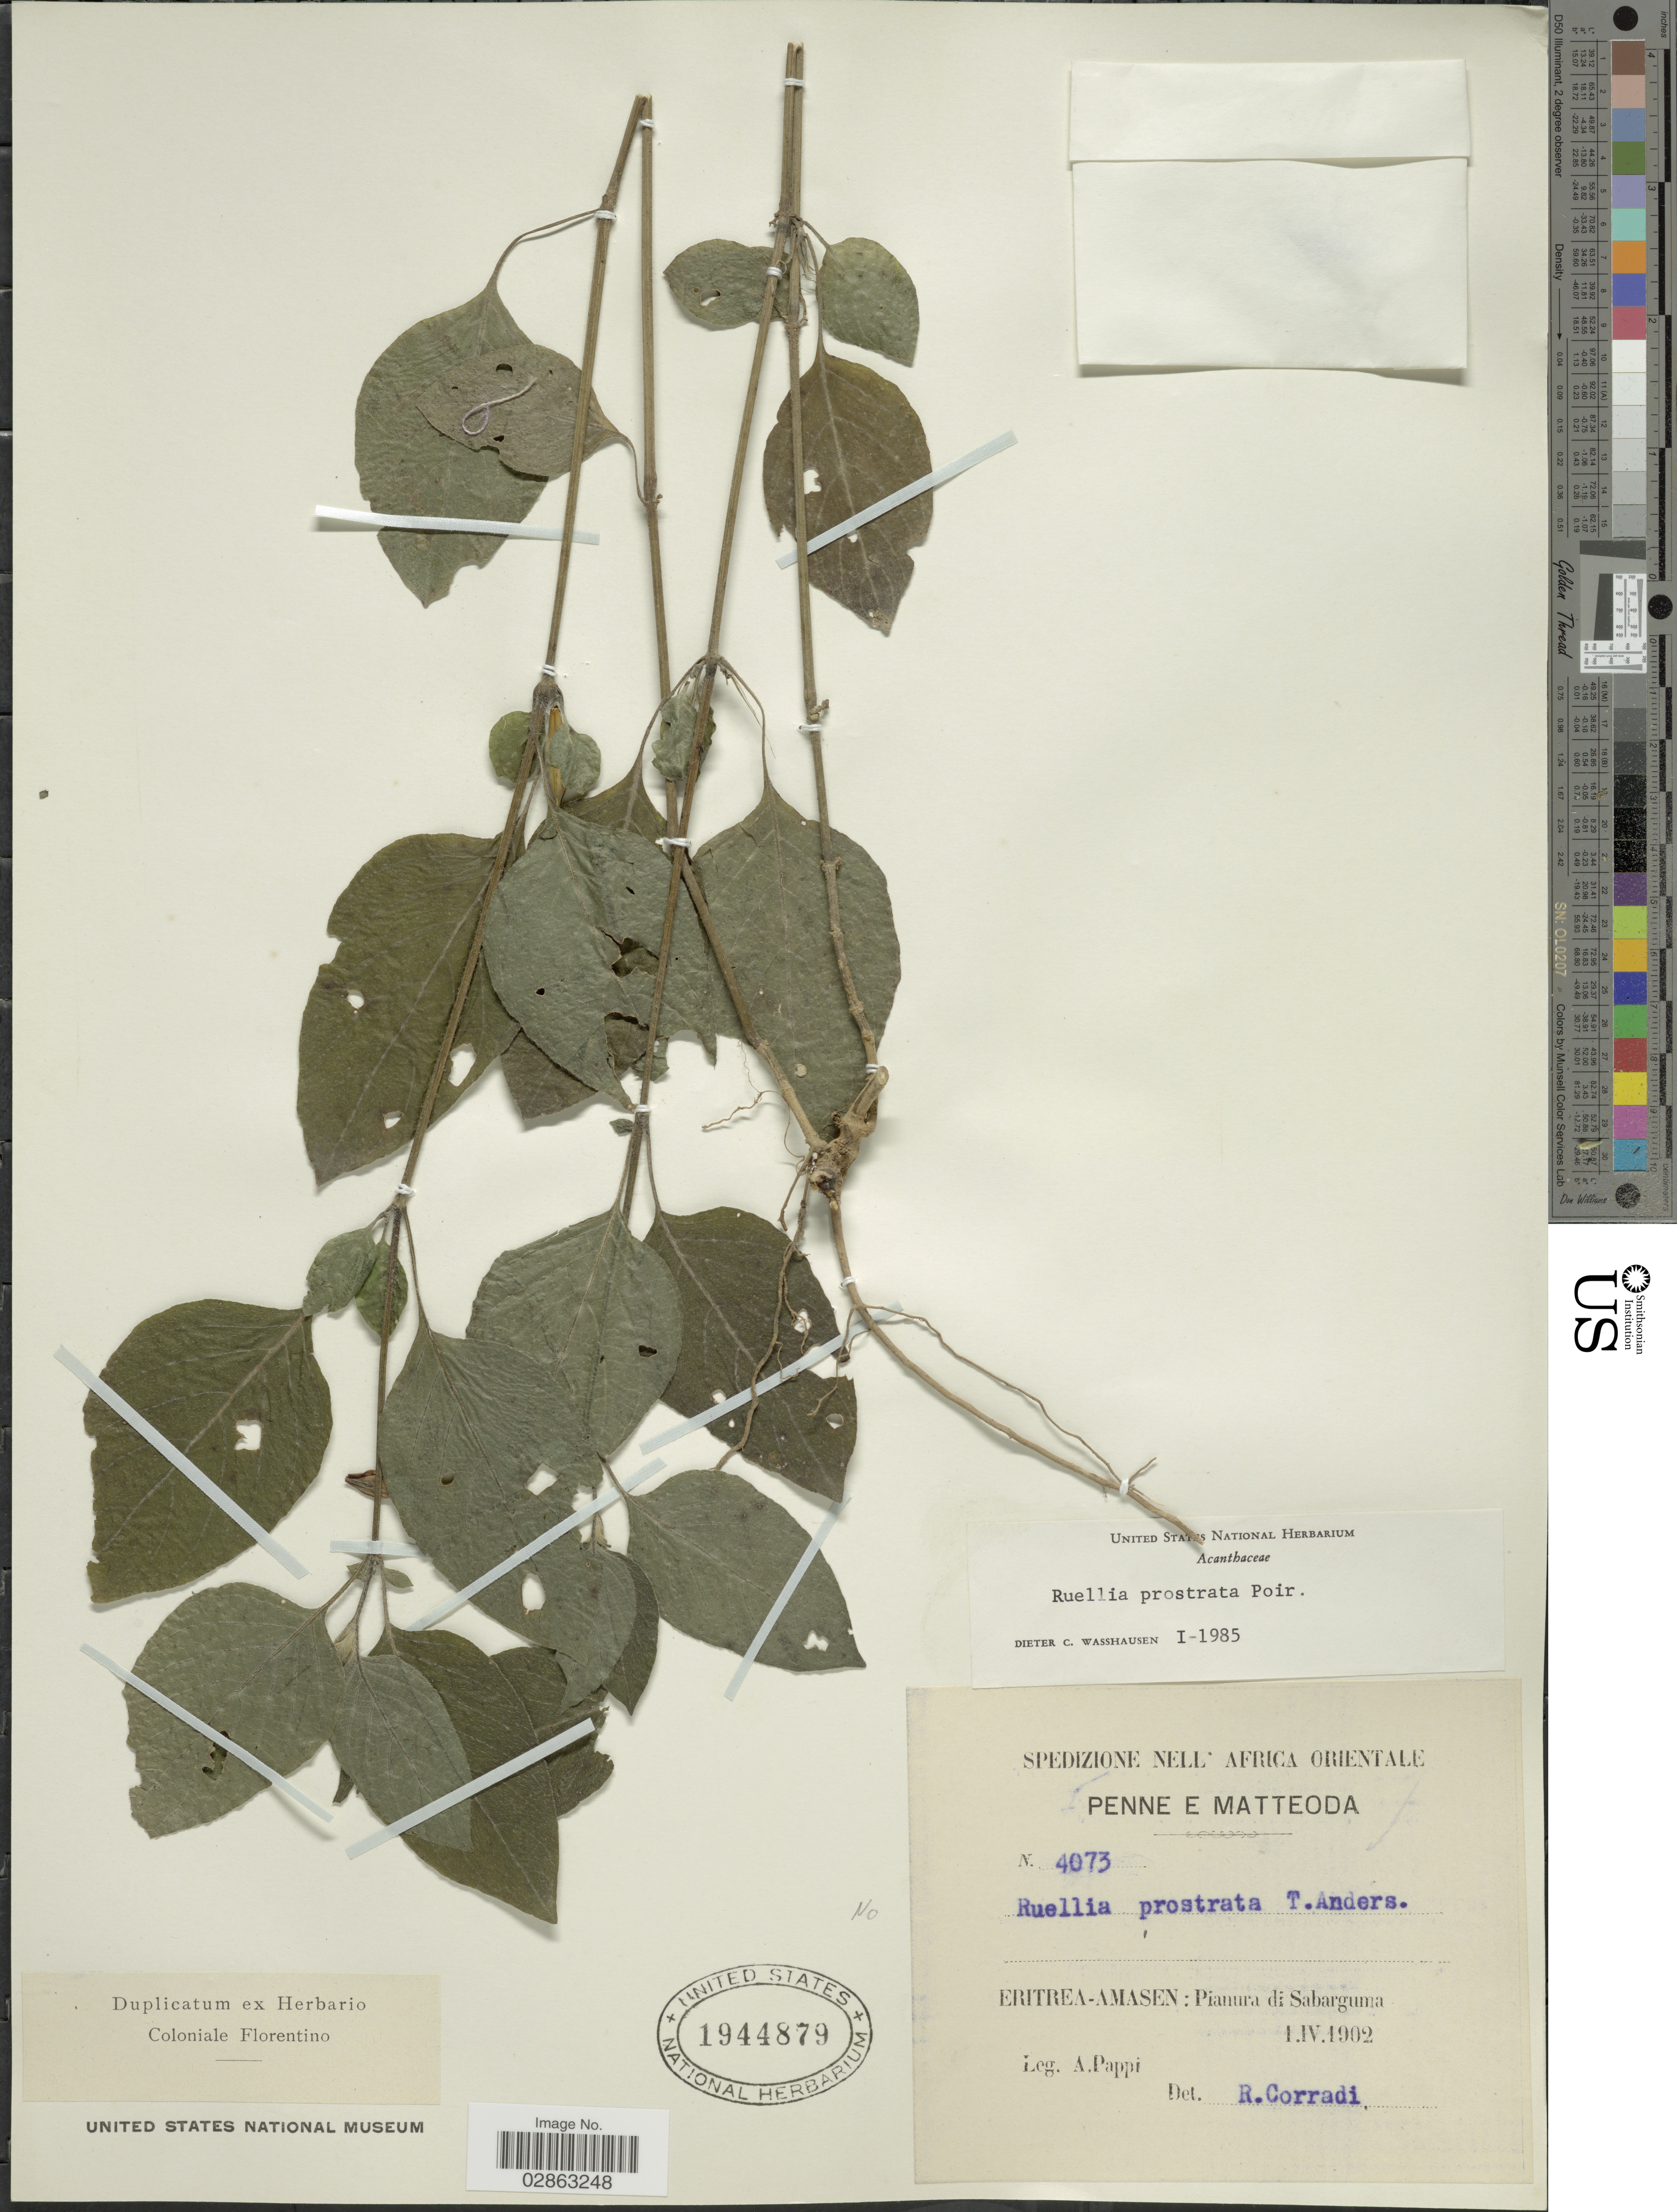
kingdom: Plantae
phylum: Tracheophyta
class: Magnoliopsida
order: Lamiales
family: Acanthaceae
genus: Ruellia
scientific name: Ruellia prostrata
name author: Poir.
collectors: A. Pappi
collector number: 4073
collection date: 1902-04-01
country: Eritrea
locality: Eritrea-Amasen: Pianura di Sabarguma.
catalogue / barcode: US 1944879